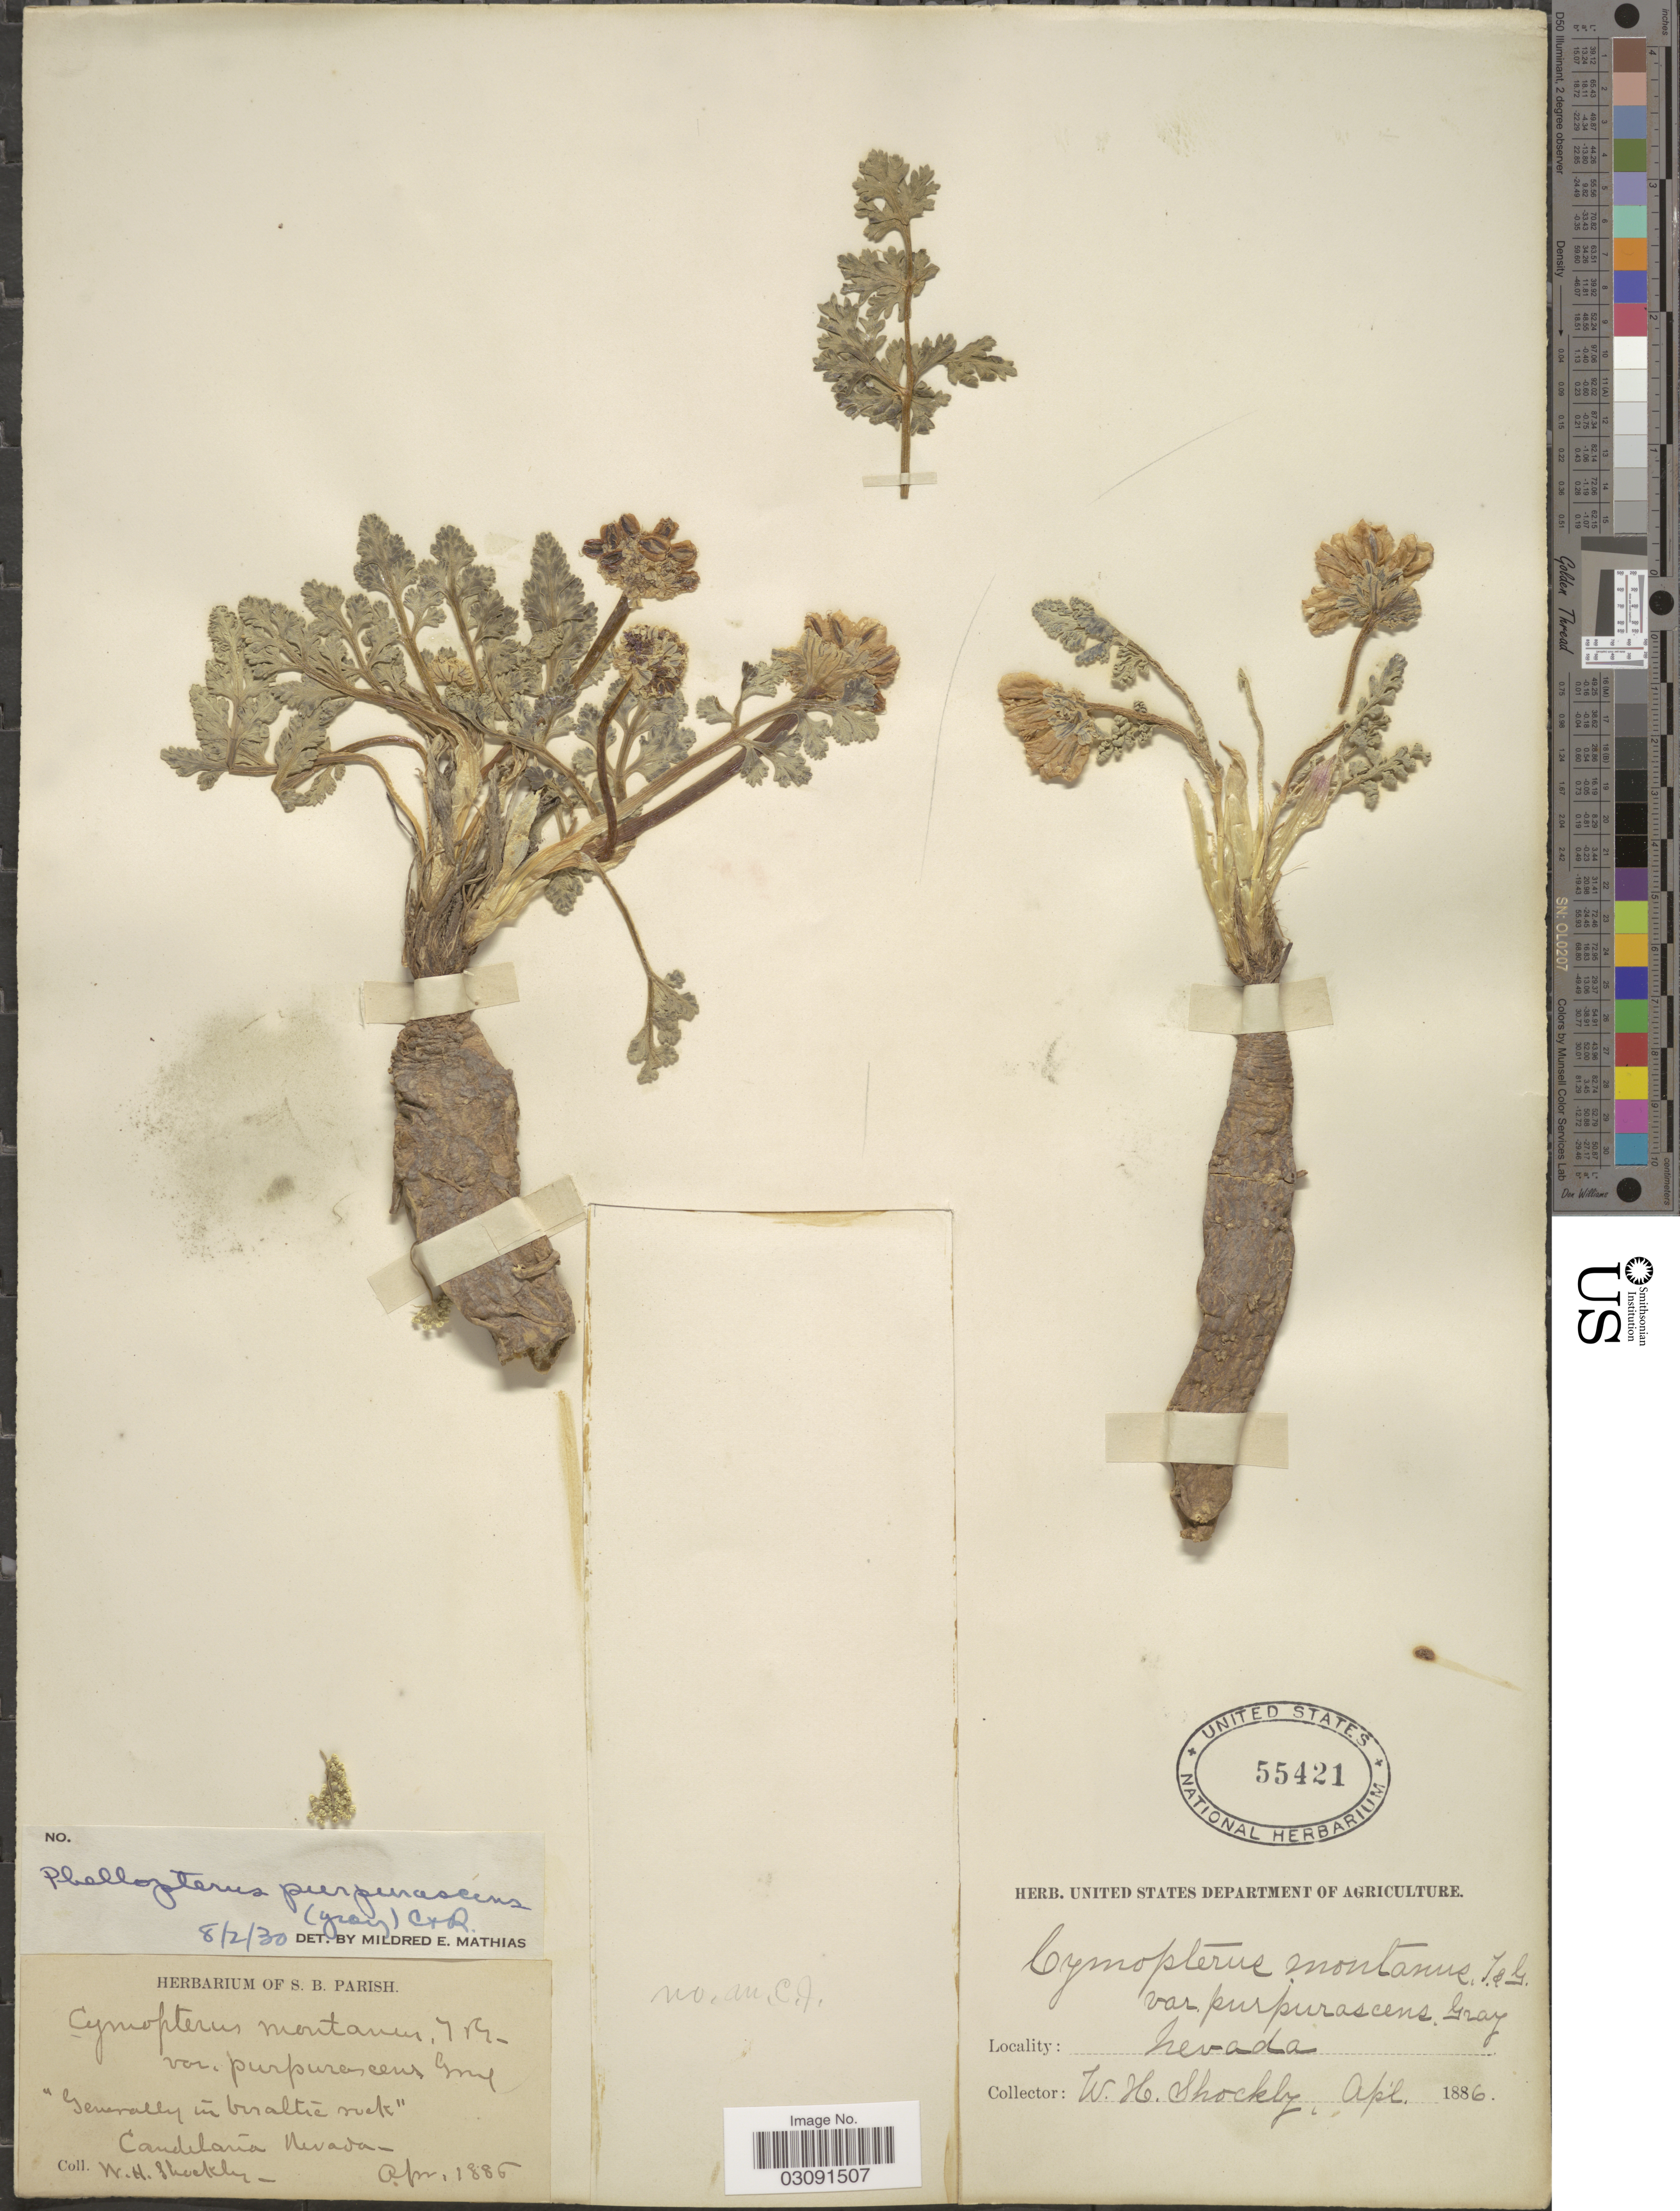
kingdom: Plantae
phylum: Tracheophyta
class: Magnoliopsida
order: Apiales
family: Apiaceae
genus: Cymopterus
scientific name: Cymopterus purpurascens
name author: (A. Gray) M.E. Jones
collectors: W. Shockley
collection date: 1886-04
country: United States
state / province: Nevada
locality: Candelaria.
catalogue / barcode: US 55421